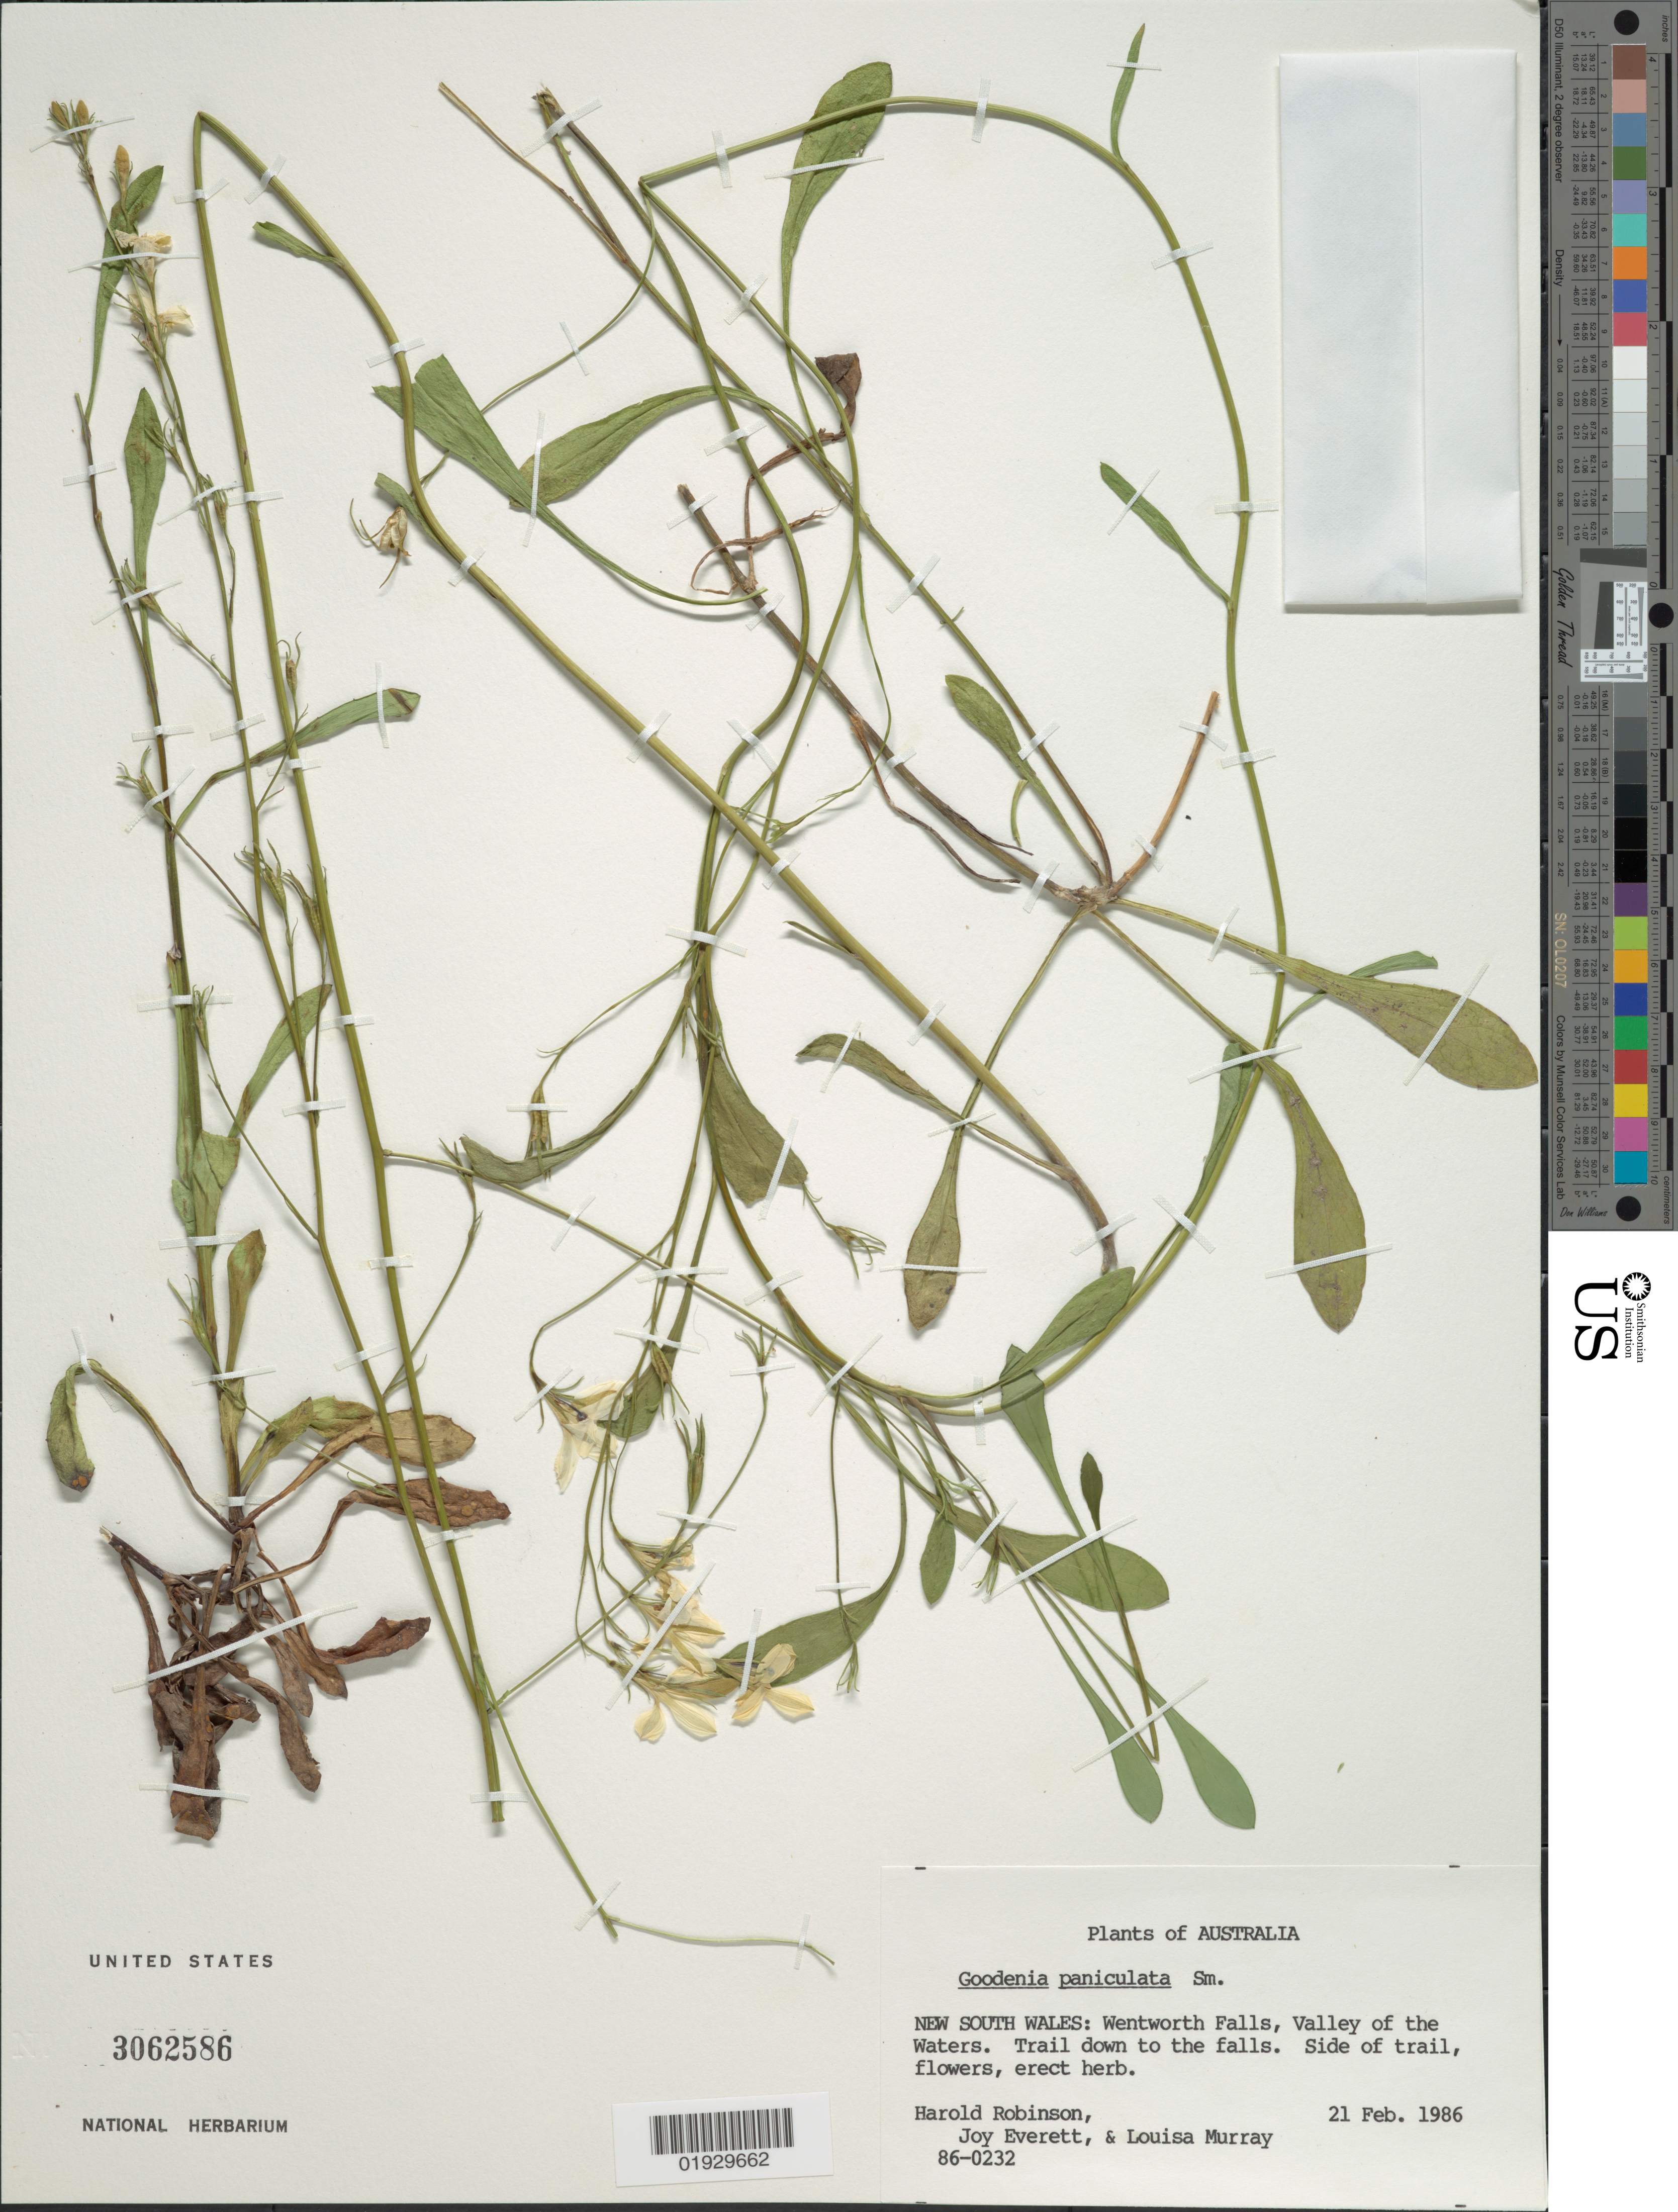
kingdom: Plantae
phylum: Tracheophyta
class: Magnoliopsida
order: Asterales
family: Goodeniaceae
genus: Goodenia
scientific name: Goodenia paniculata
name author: L.S. Sm.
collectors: H. Robinson, J. Everett & L. T. Murray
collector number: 86/0232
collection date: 1986-02-21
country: Australia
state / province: New South Wales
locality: Wentworth Falls, Valley of the Waters.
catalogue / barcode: US 3062586